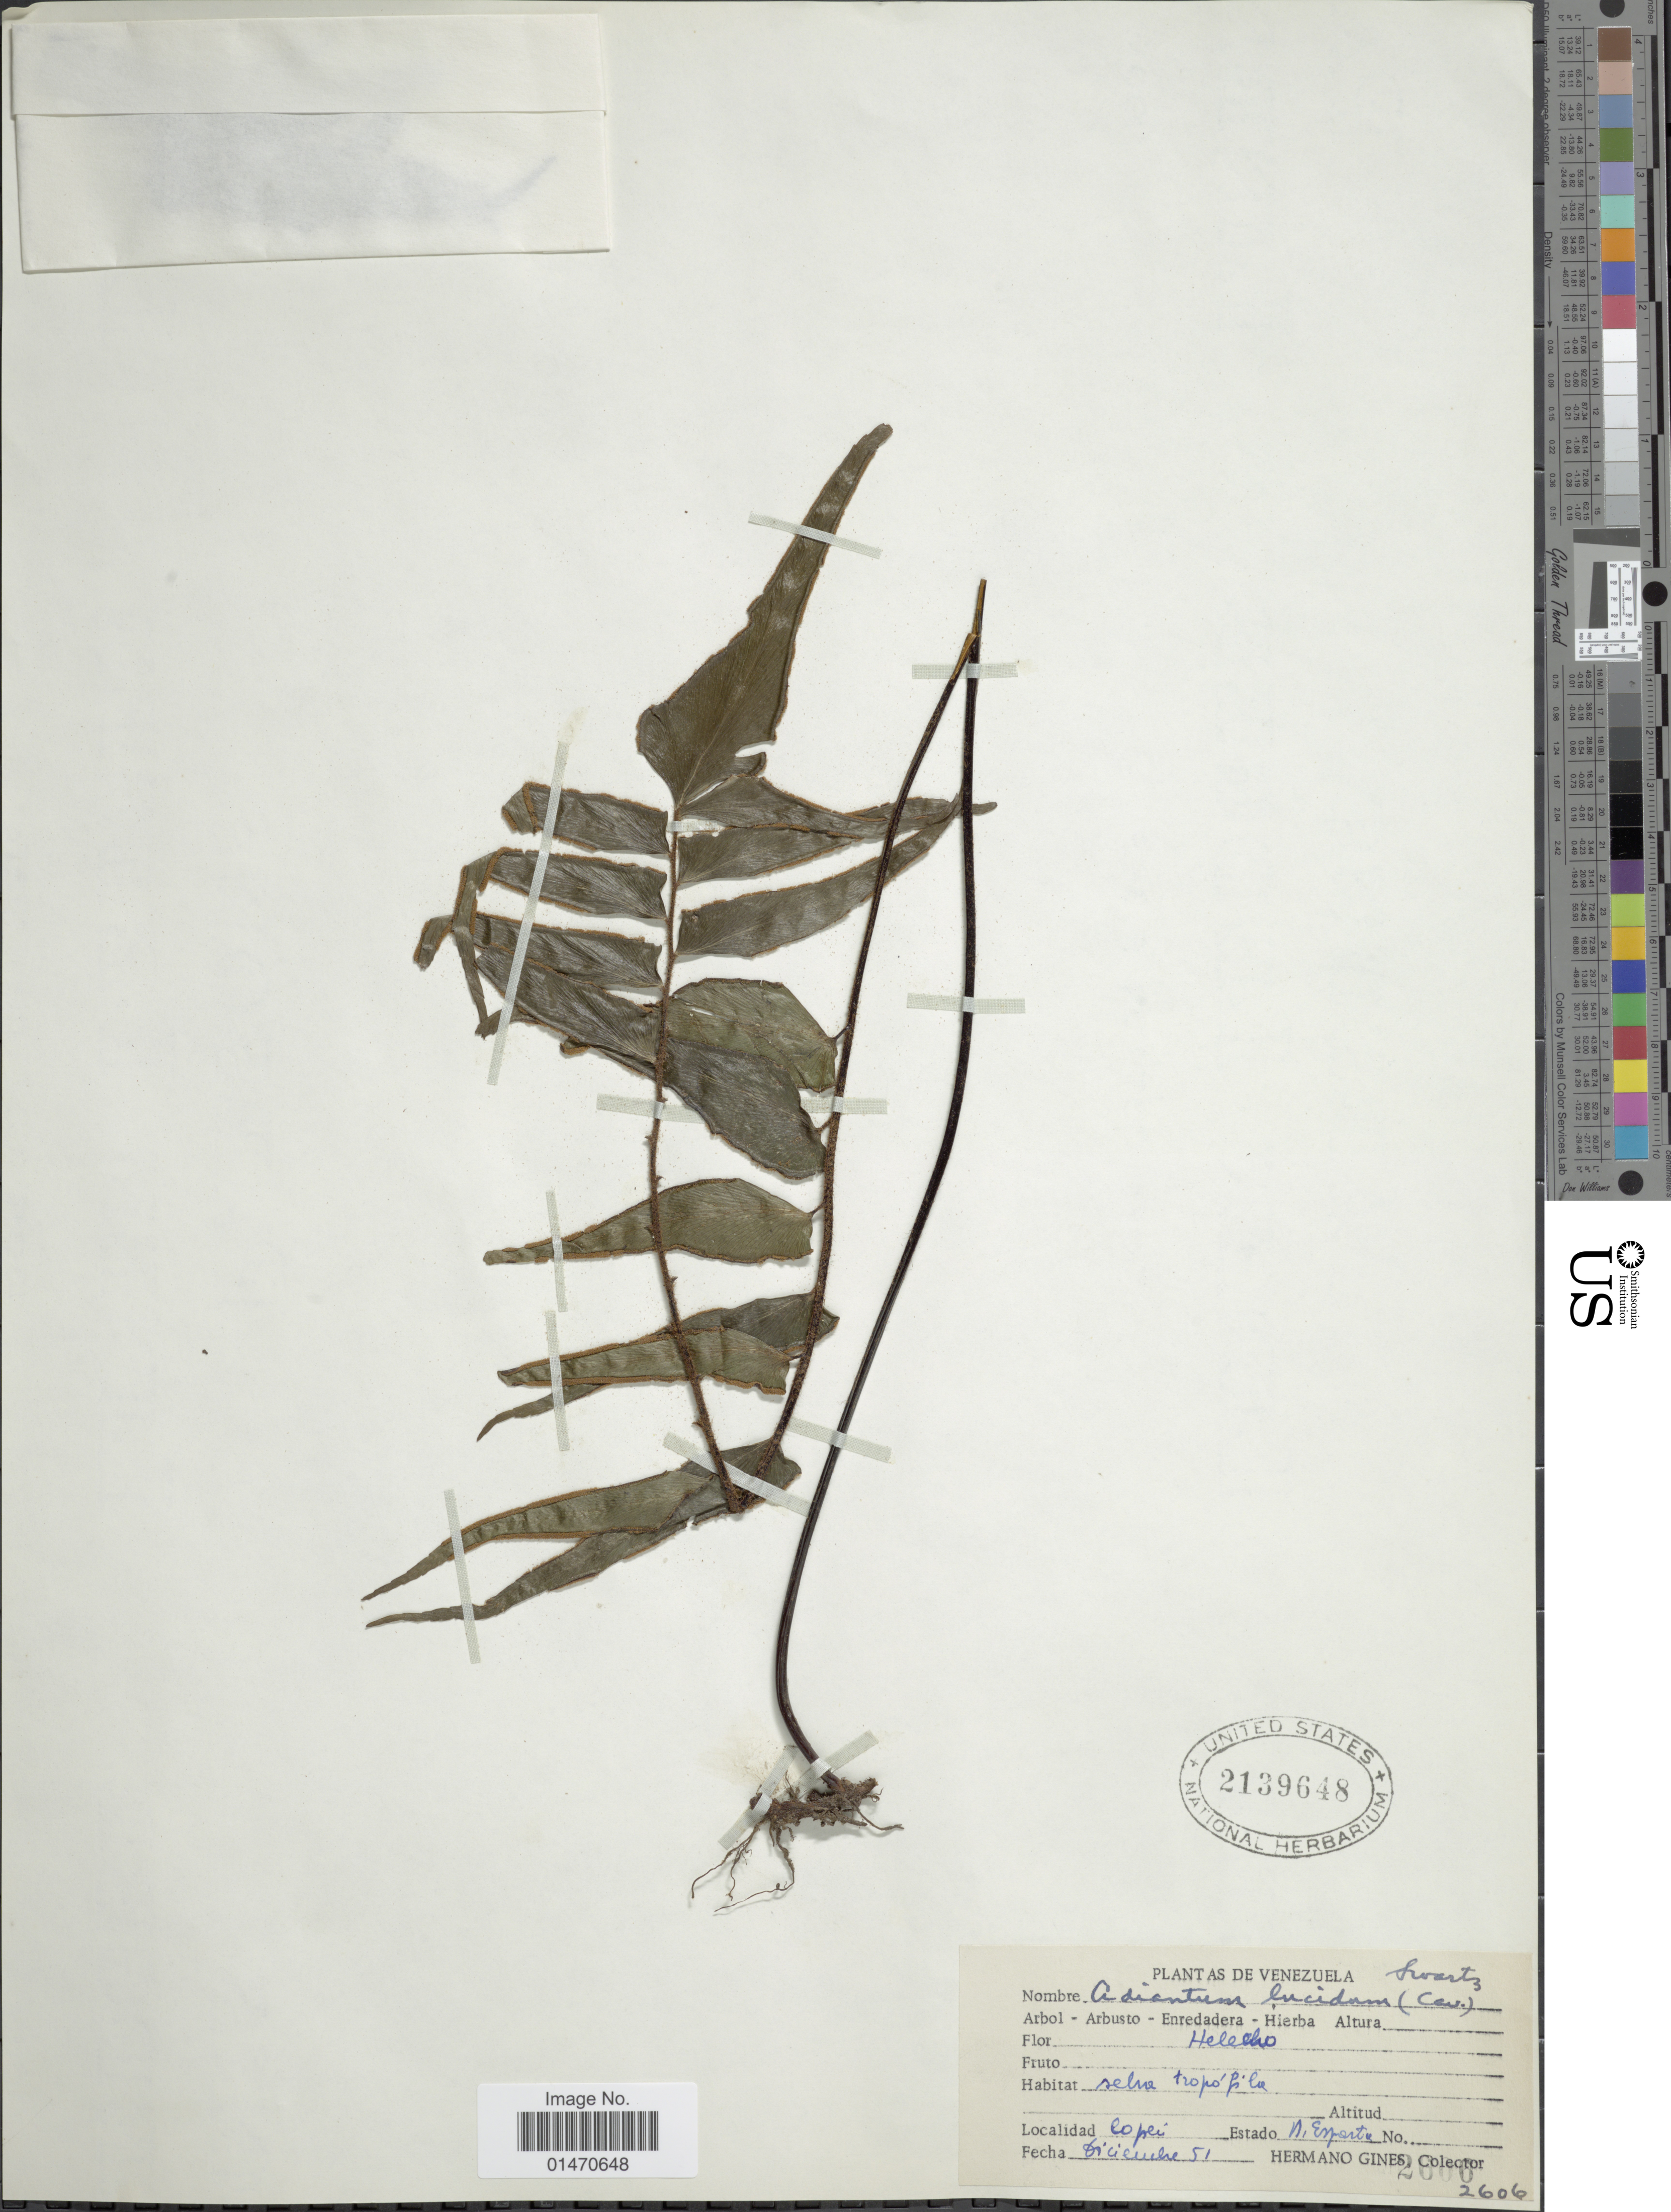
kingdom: Plantae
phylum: Tracheophyta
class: Polypodiopsida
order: Polypodiales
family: Pteridaceae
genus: Adiantum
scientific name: Adiantum lucidum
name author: (Cav.) Sw.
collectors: Bro. Gines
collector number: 2606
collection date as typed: Transcribed d/m/y: /12/51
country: Venezuela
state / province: Nueva Esparta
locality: Copey, Estado N. Esparta [State of Nueva Esparta]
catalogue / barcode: US 2139648